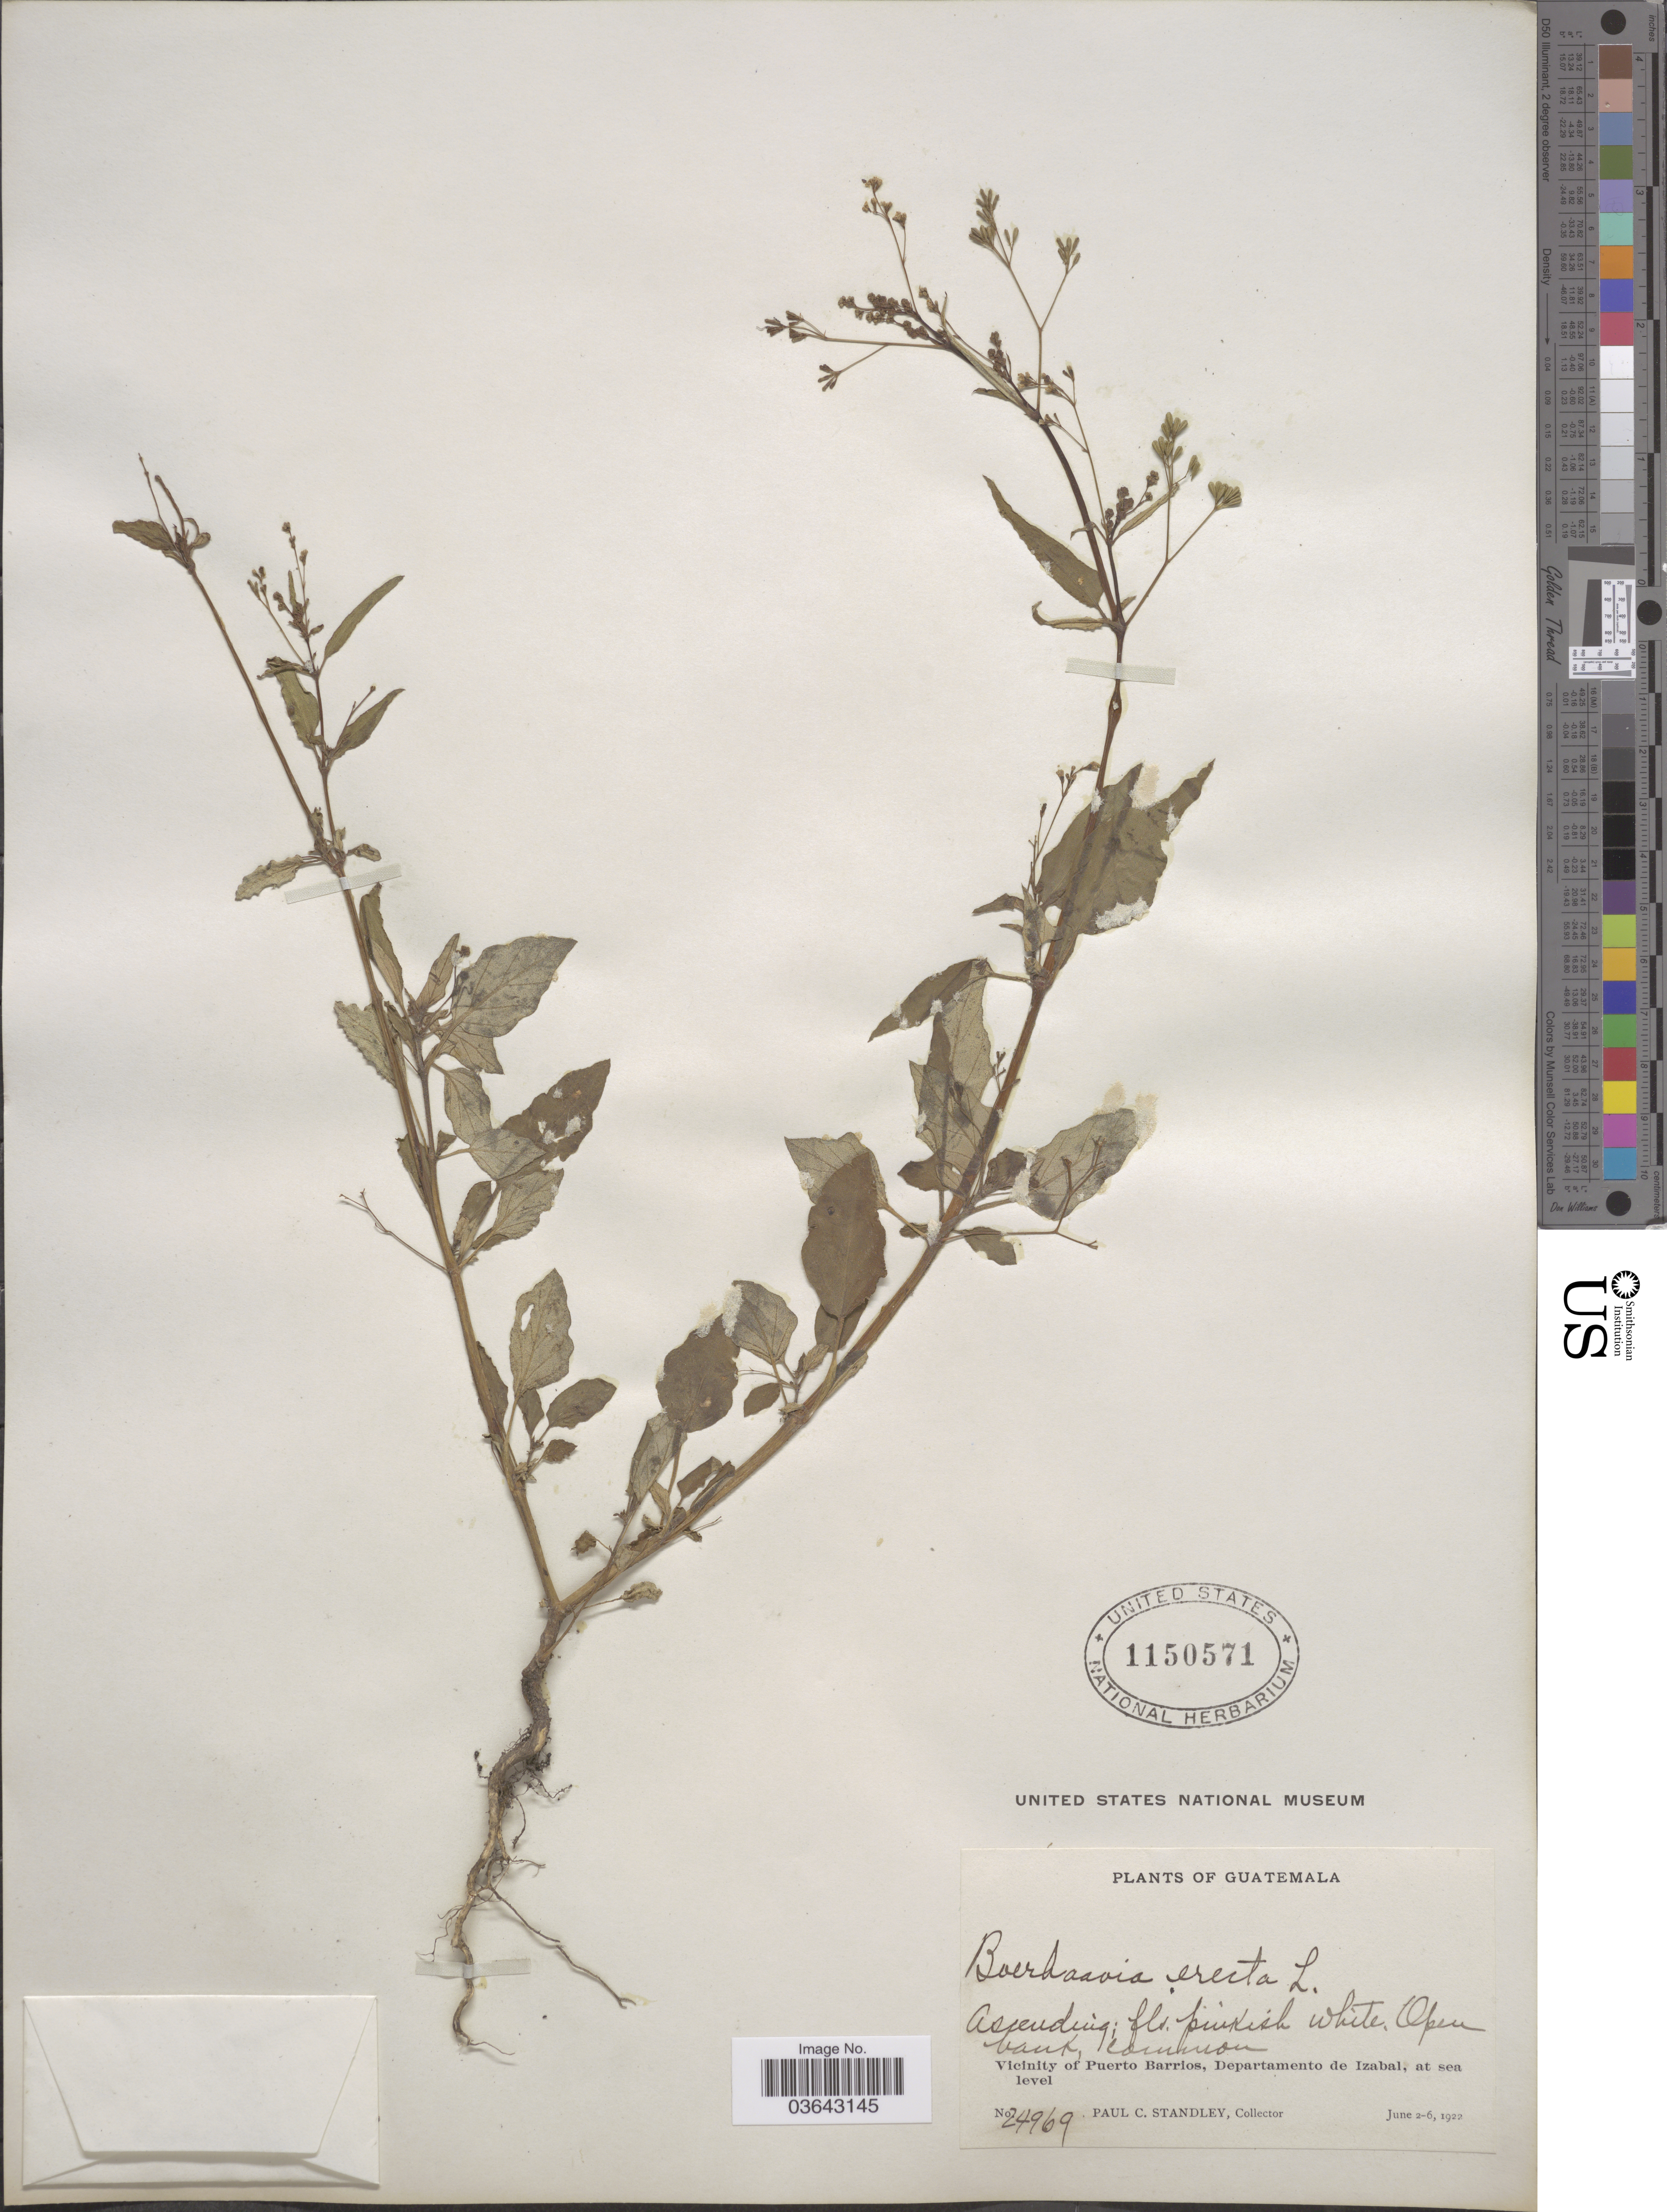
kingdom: Plantae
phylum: Tracheophyta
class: Magnoliopsida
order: Caryophyllales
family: Nyctaginaceae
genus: Boerhavia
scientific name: Boerhavia erecta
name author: L.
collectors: P. C. Standley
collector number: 24969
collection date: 1922-06-02/1922-06-06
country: Guatemala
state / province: Izabal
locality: Vicinity of Puerto Barrios, Departamento de Izabal.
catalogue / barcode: US 1150571